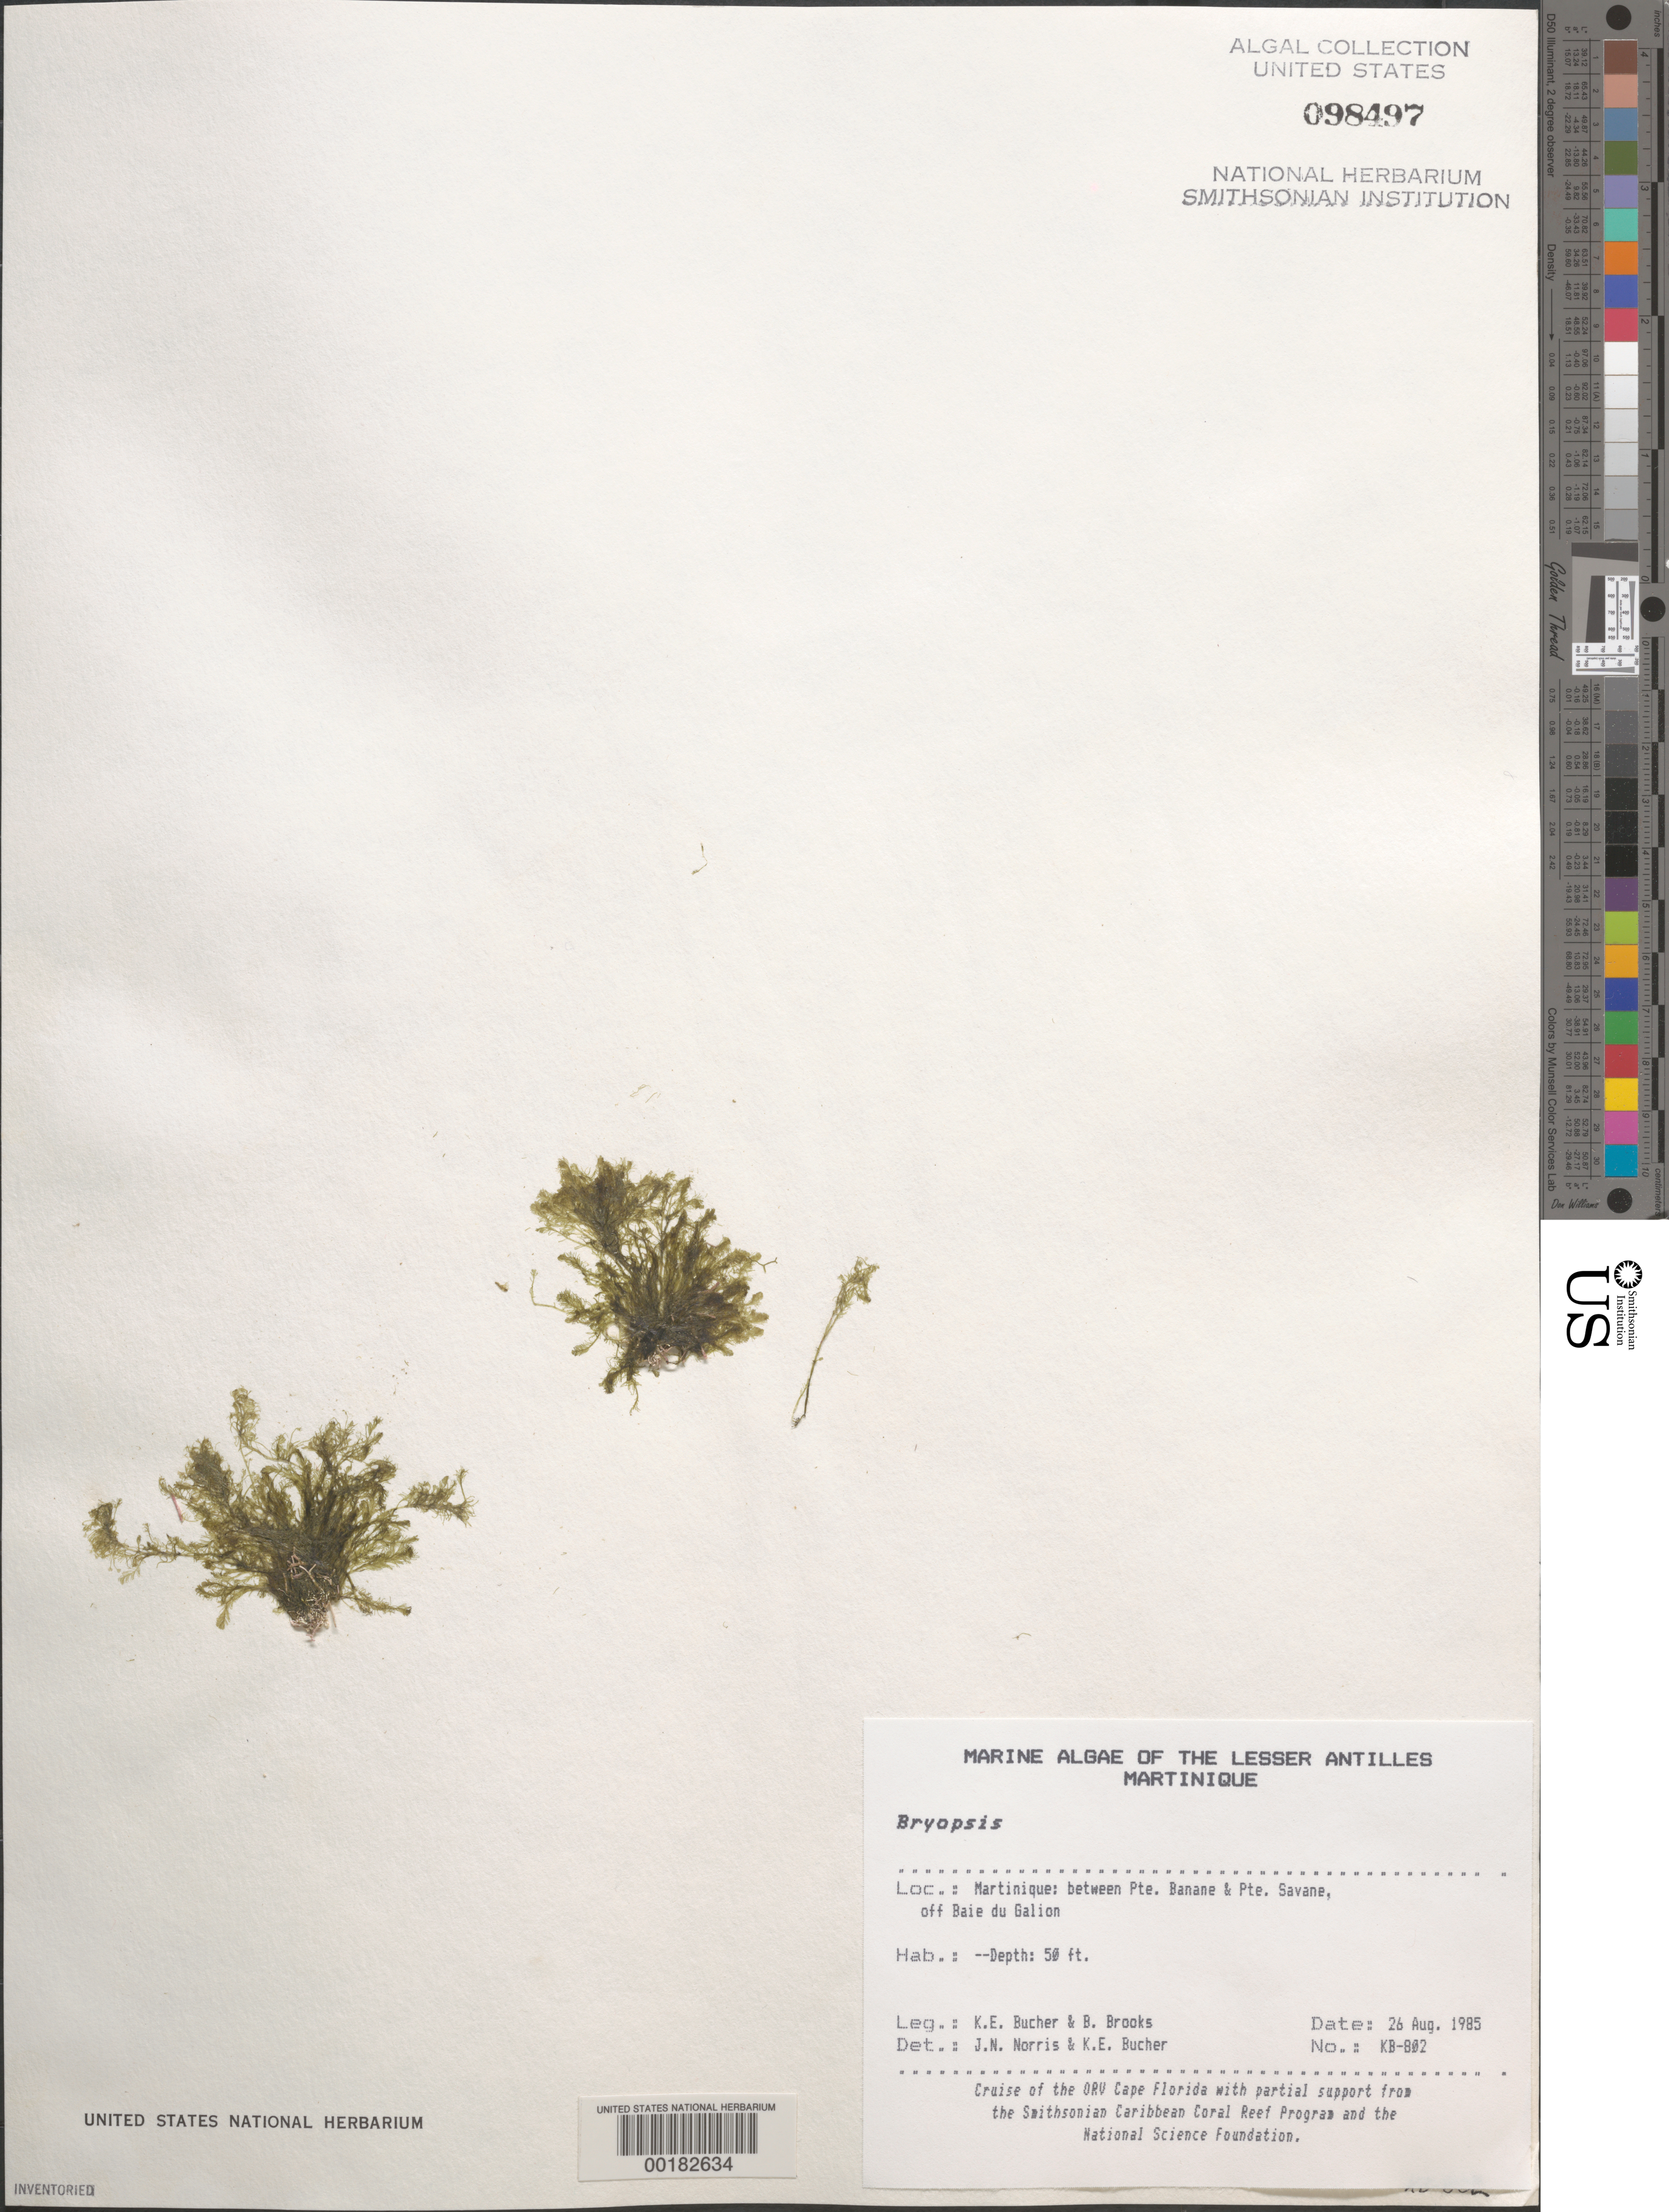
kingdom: Plantae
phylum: Chlorophyta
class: Ulvophyceae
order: Bryopsidales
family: Bryopsidaceae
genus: Bryopsis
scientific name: Bryopsis sp.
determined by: Norris, J. N.; Bucher, K. E.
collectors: K. E. Bucher & B. Brooks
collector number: Kb-802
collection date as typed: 26 Aug 1985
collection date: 1985-08-26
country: Martinique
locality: Between Pointe Banane and Pointe Savane, off Baie du Galion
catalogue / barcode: US 98497